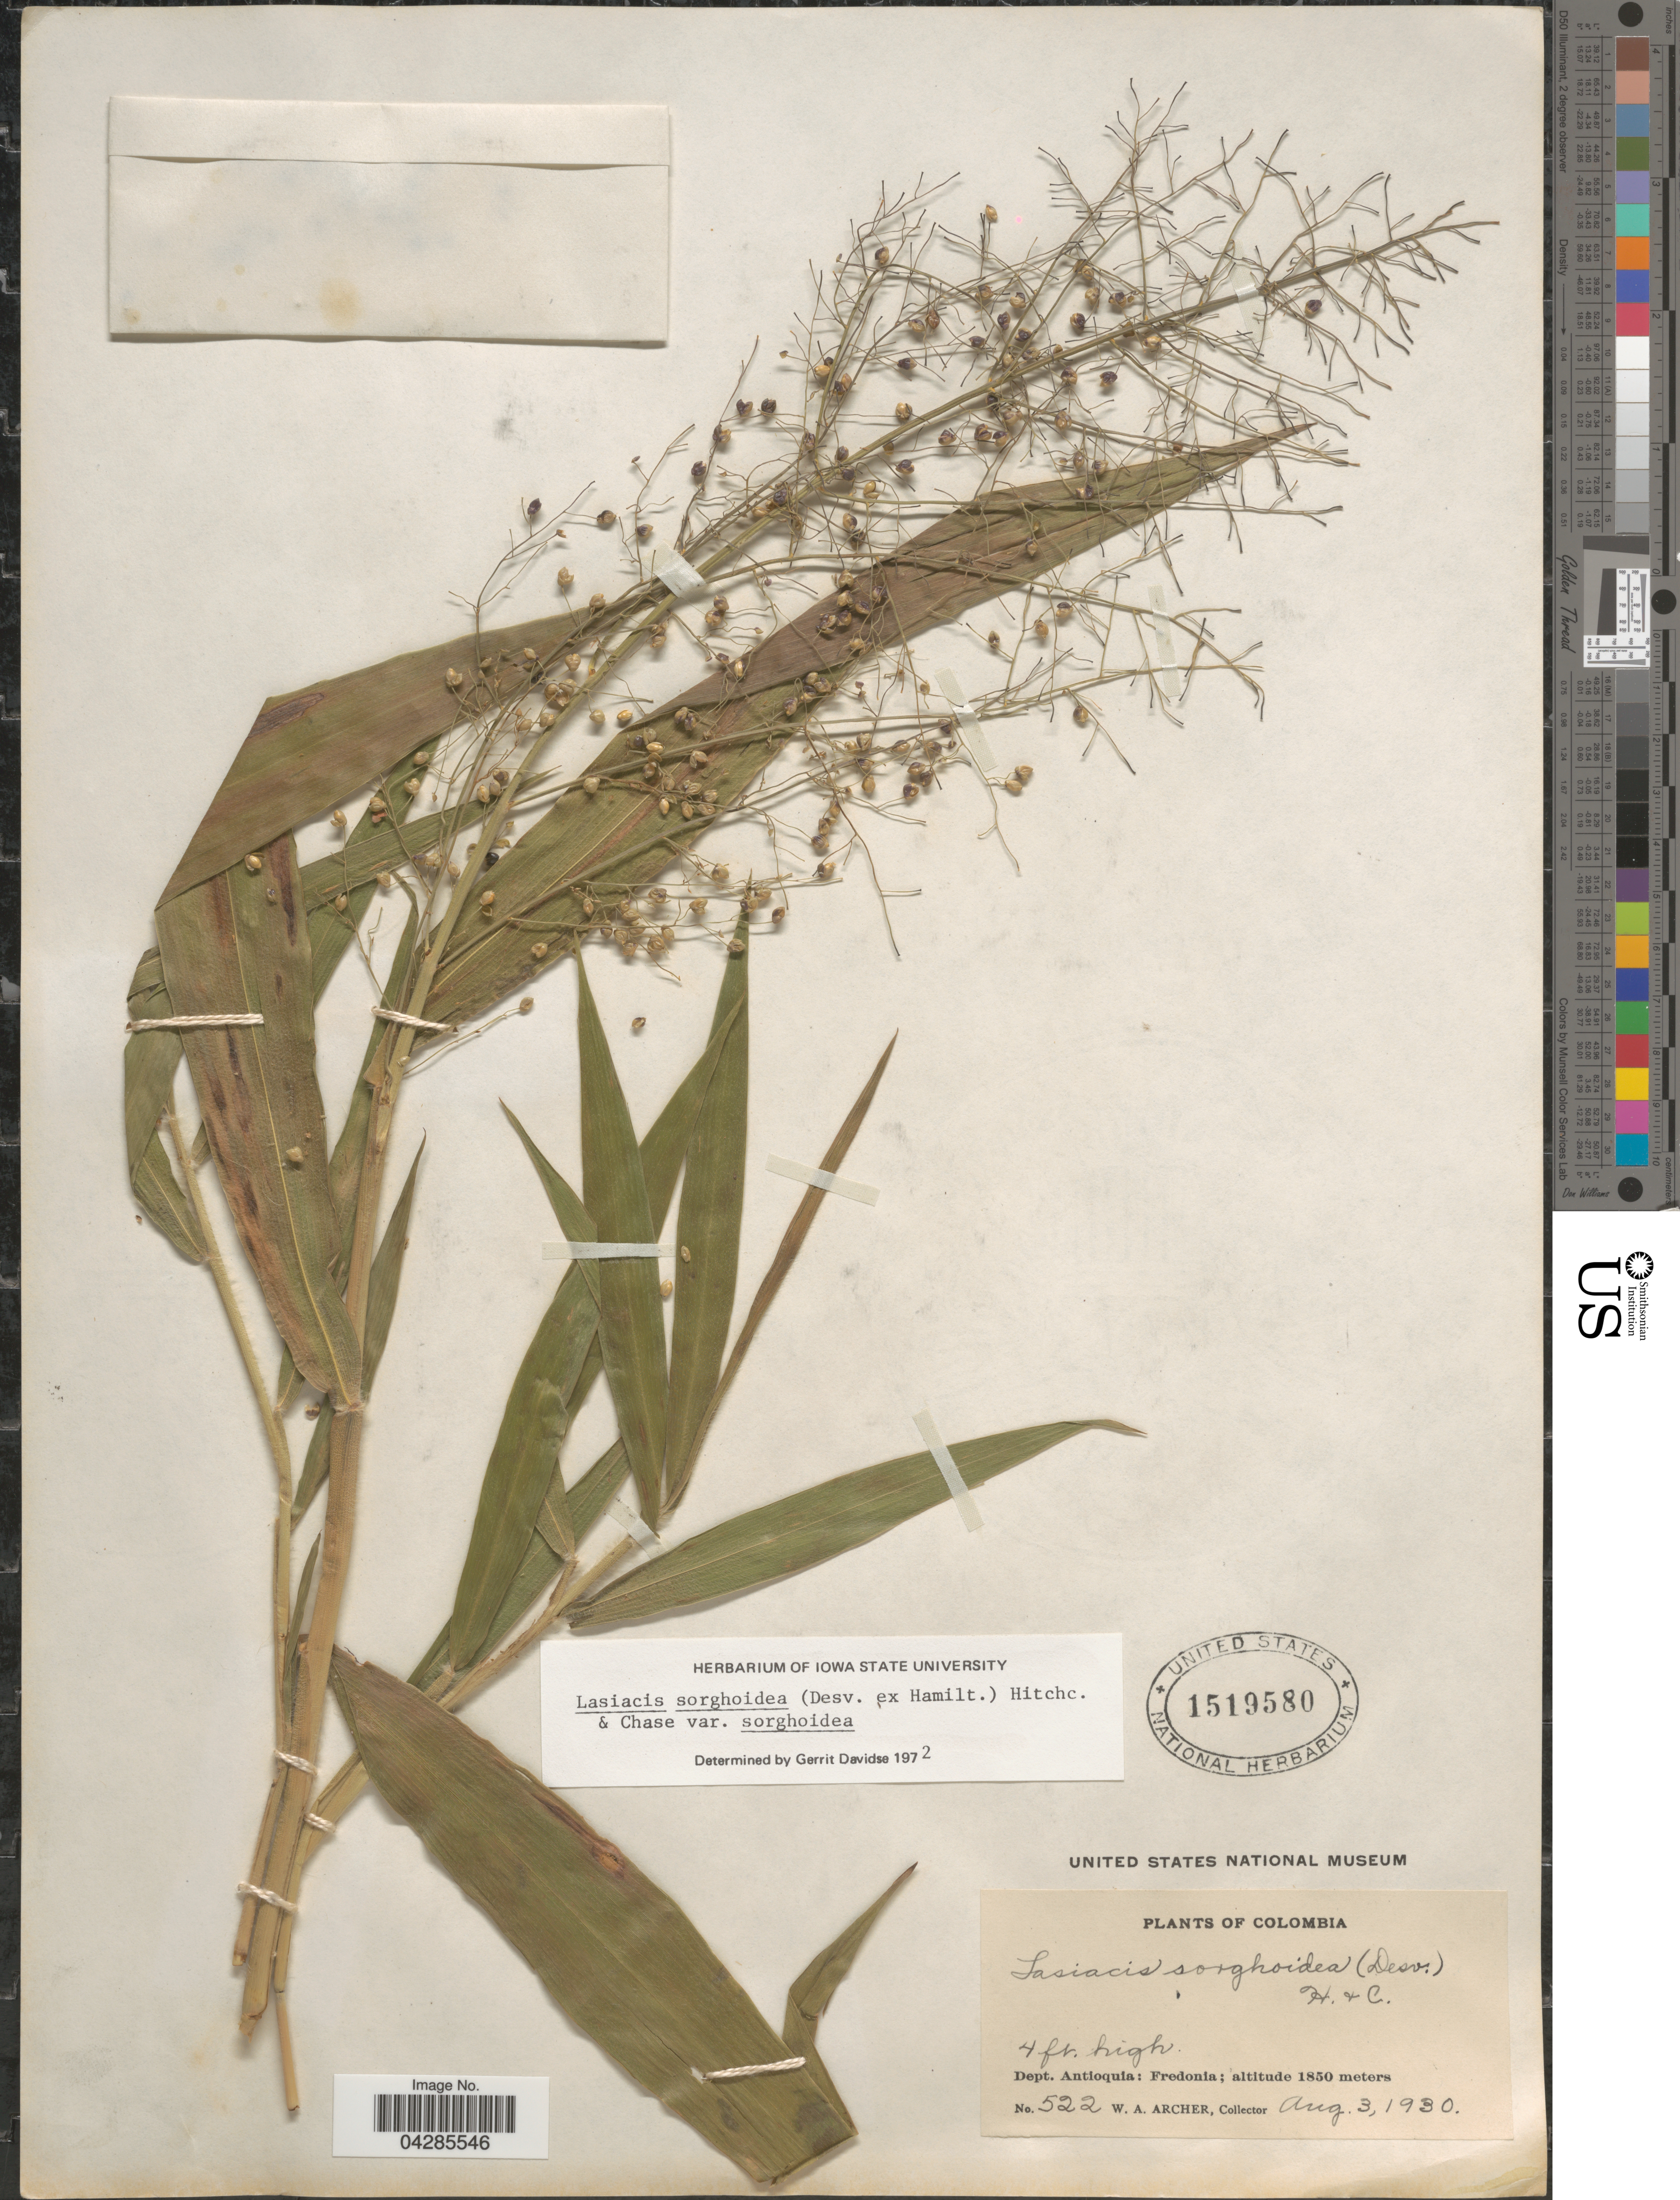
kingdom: Plantae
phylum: Tracheophyta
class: Liliopsida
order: Poales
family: Poaceae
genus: Lasiacis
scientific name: Lasiacis sorghoidea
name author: (Desv. ex Ham.) Hitchc. & Chase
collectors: W. Archer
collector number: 522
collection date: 1930-08-03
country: Colombia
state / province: Antioquia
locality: Dept. Antioquia: Fredonia.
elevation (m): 1850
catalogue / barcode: US 1519580